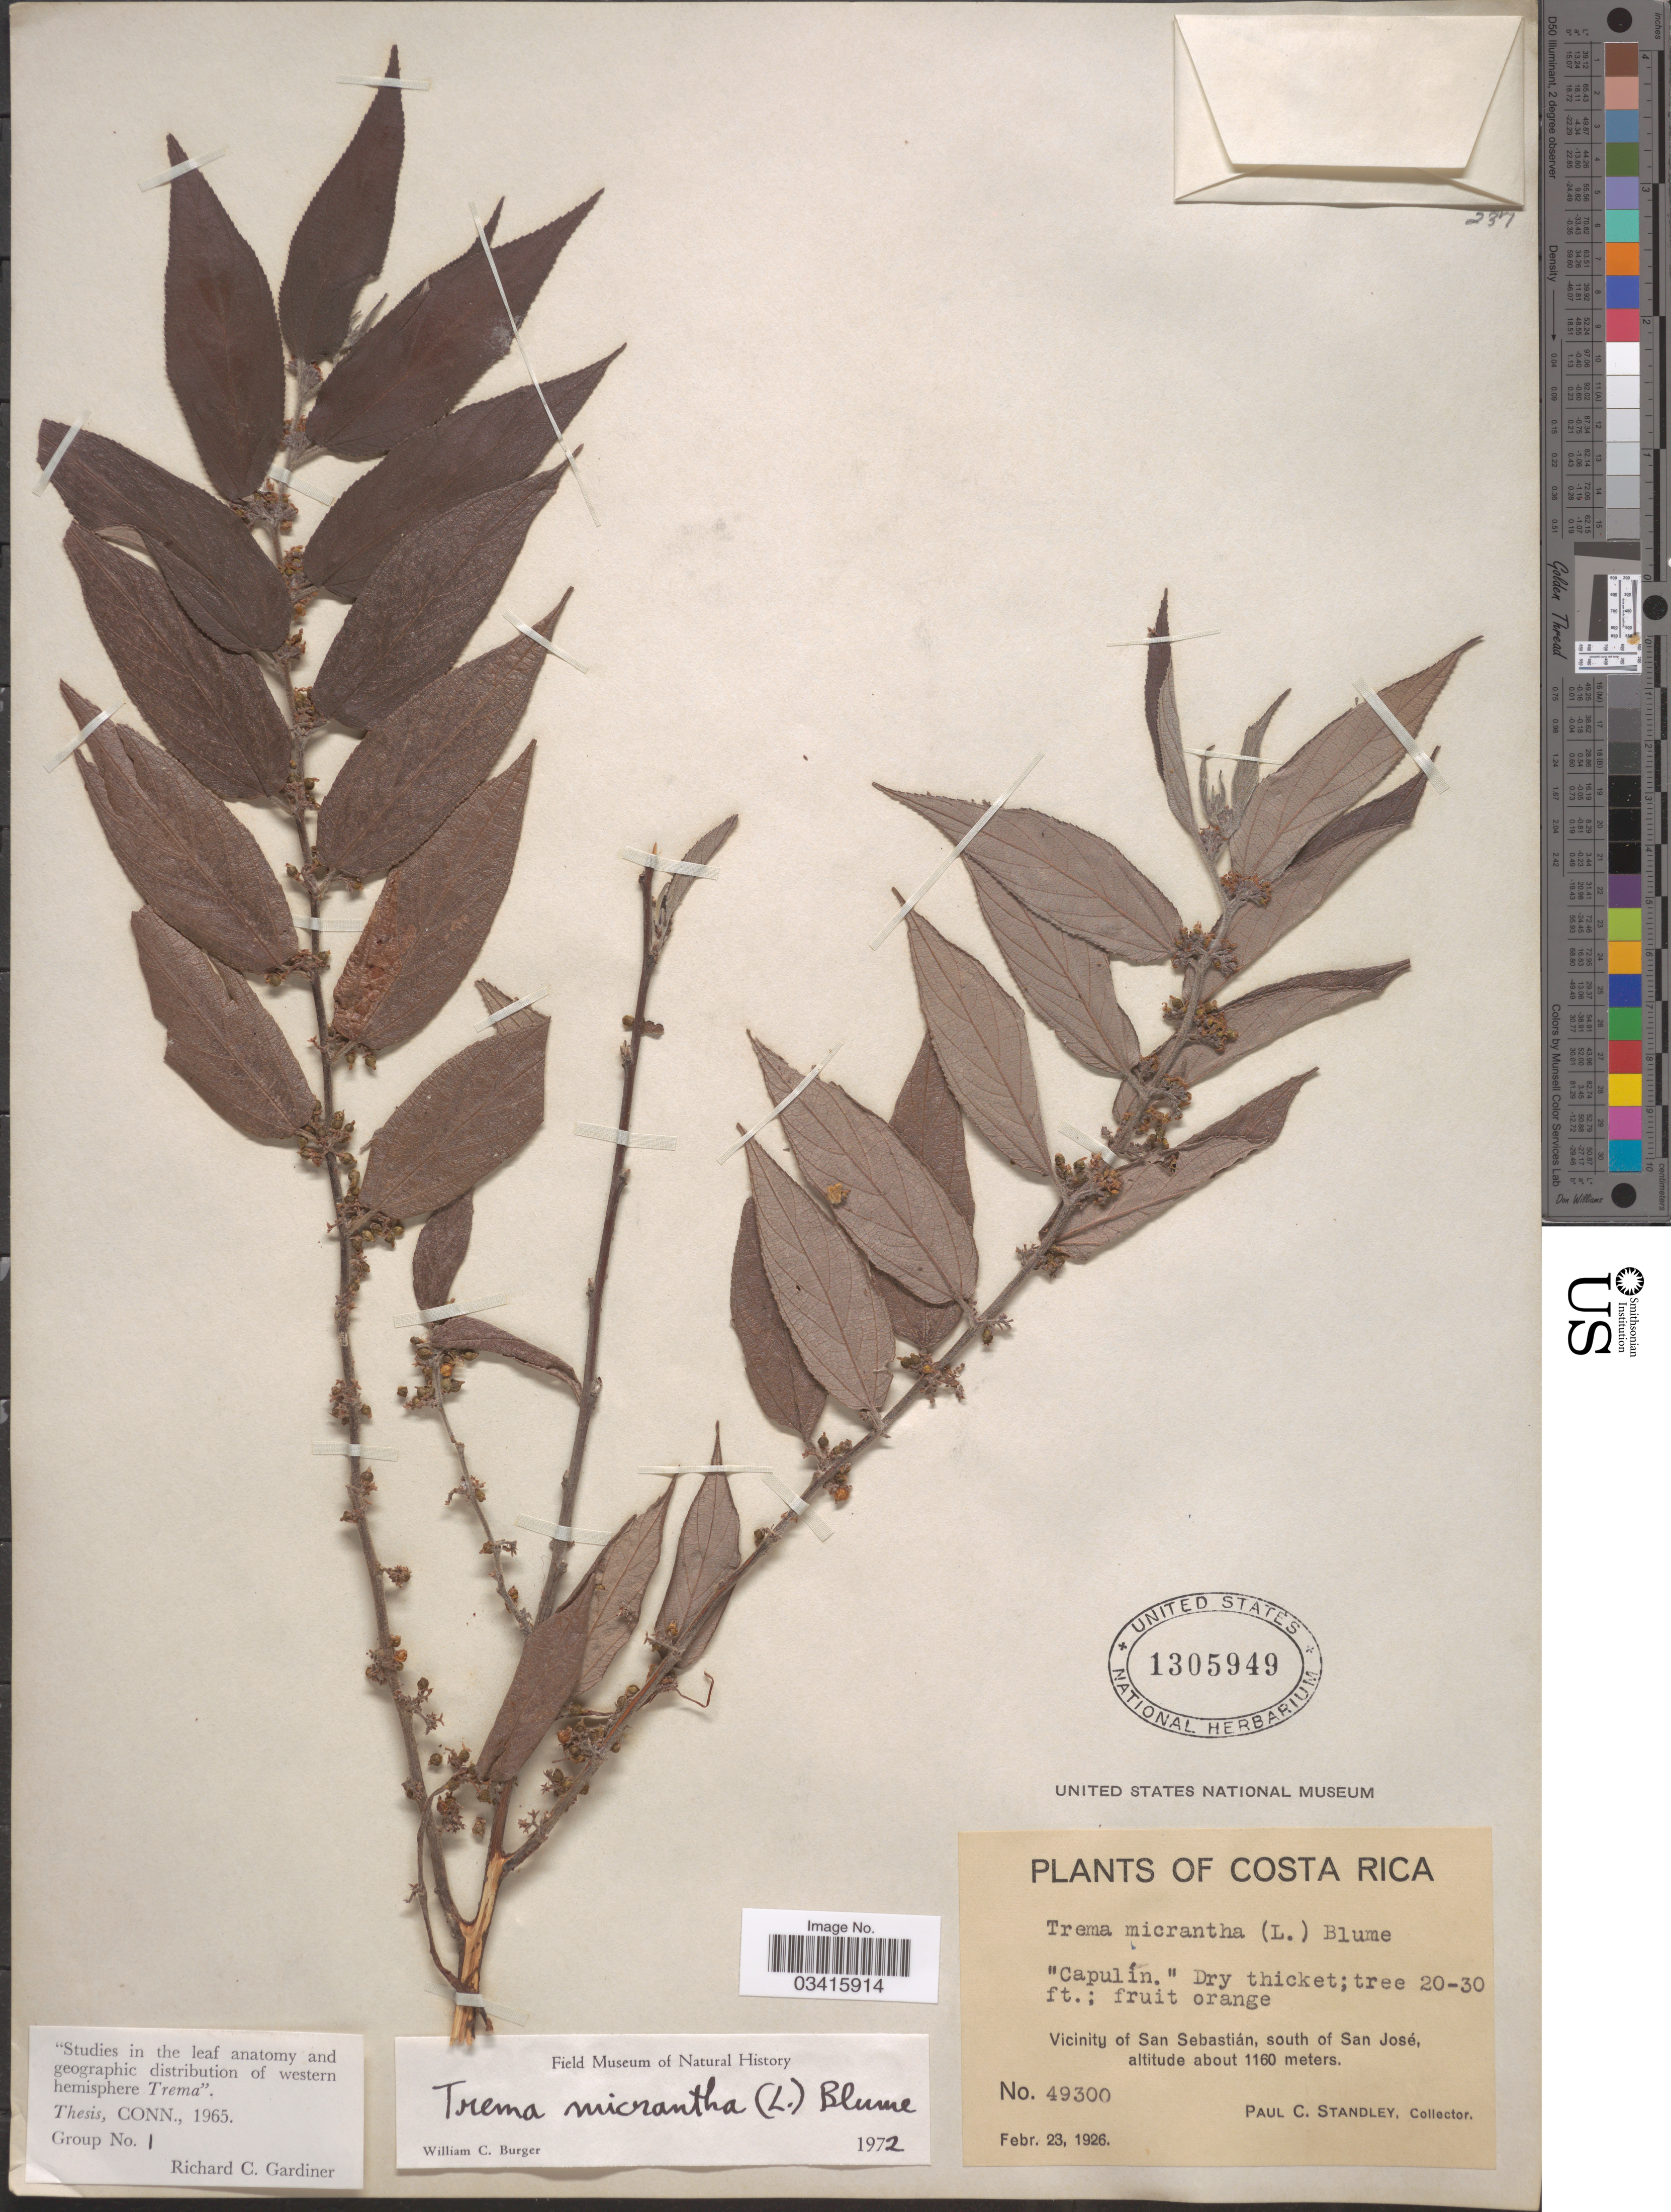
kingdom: Plantae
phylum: Tracheophyta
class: Magnoliopsida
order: Rosales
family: Cannabaceae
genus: Trema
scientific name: Trema micranthum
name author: (L.) Blume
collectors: P. C. Standley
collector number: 49300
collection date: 1926-02-23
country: Costa Rica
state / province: San José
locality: Vicinity of San Sebastián, south of San José.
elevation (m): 1160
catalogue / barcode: US 1305949